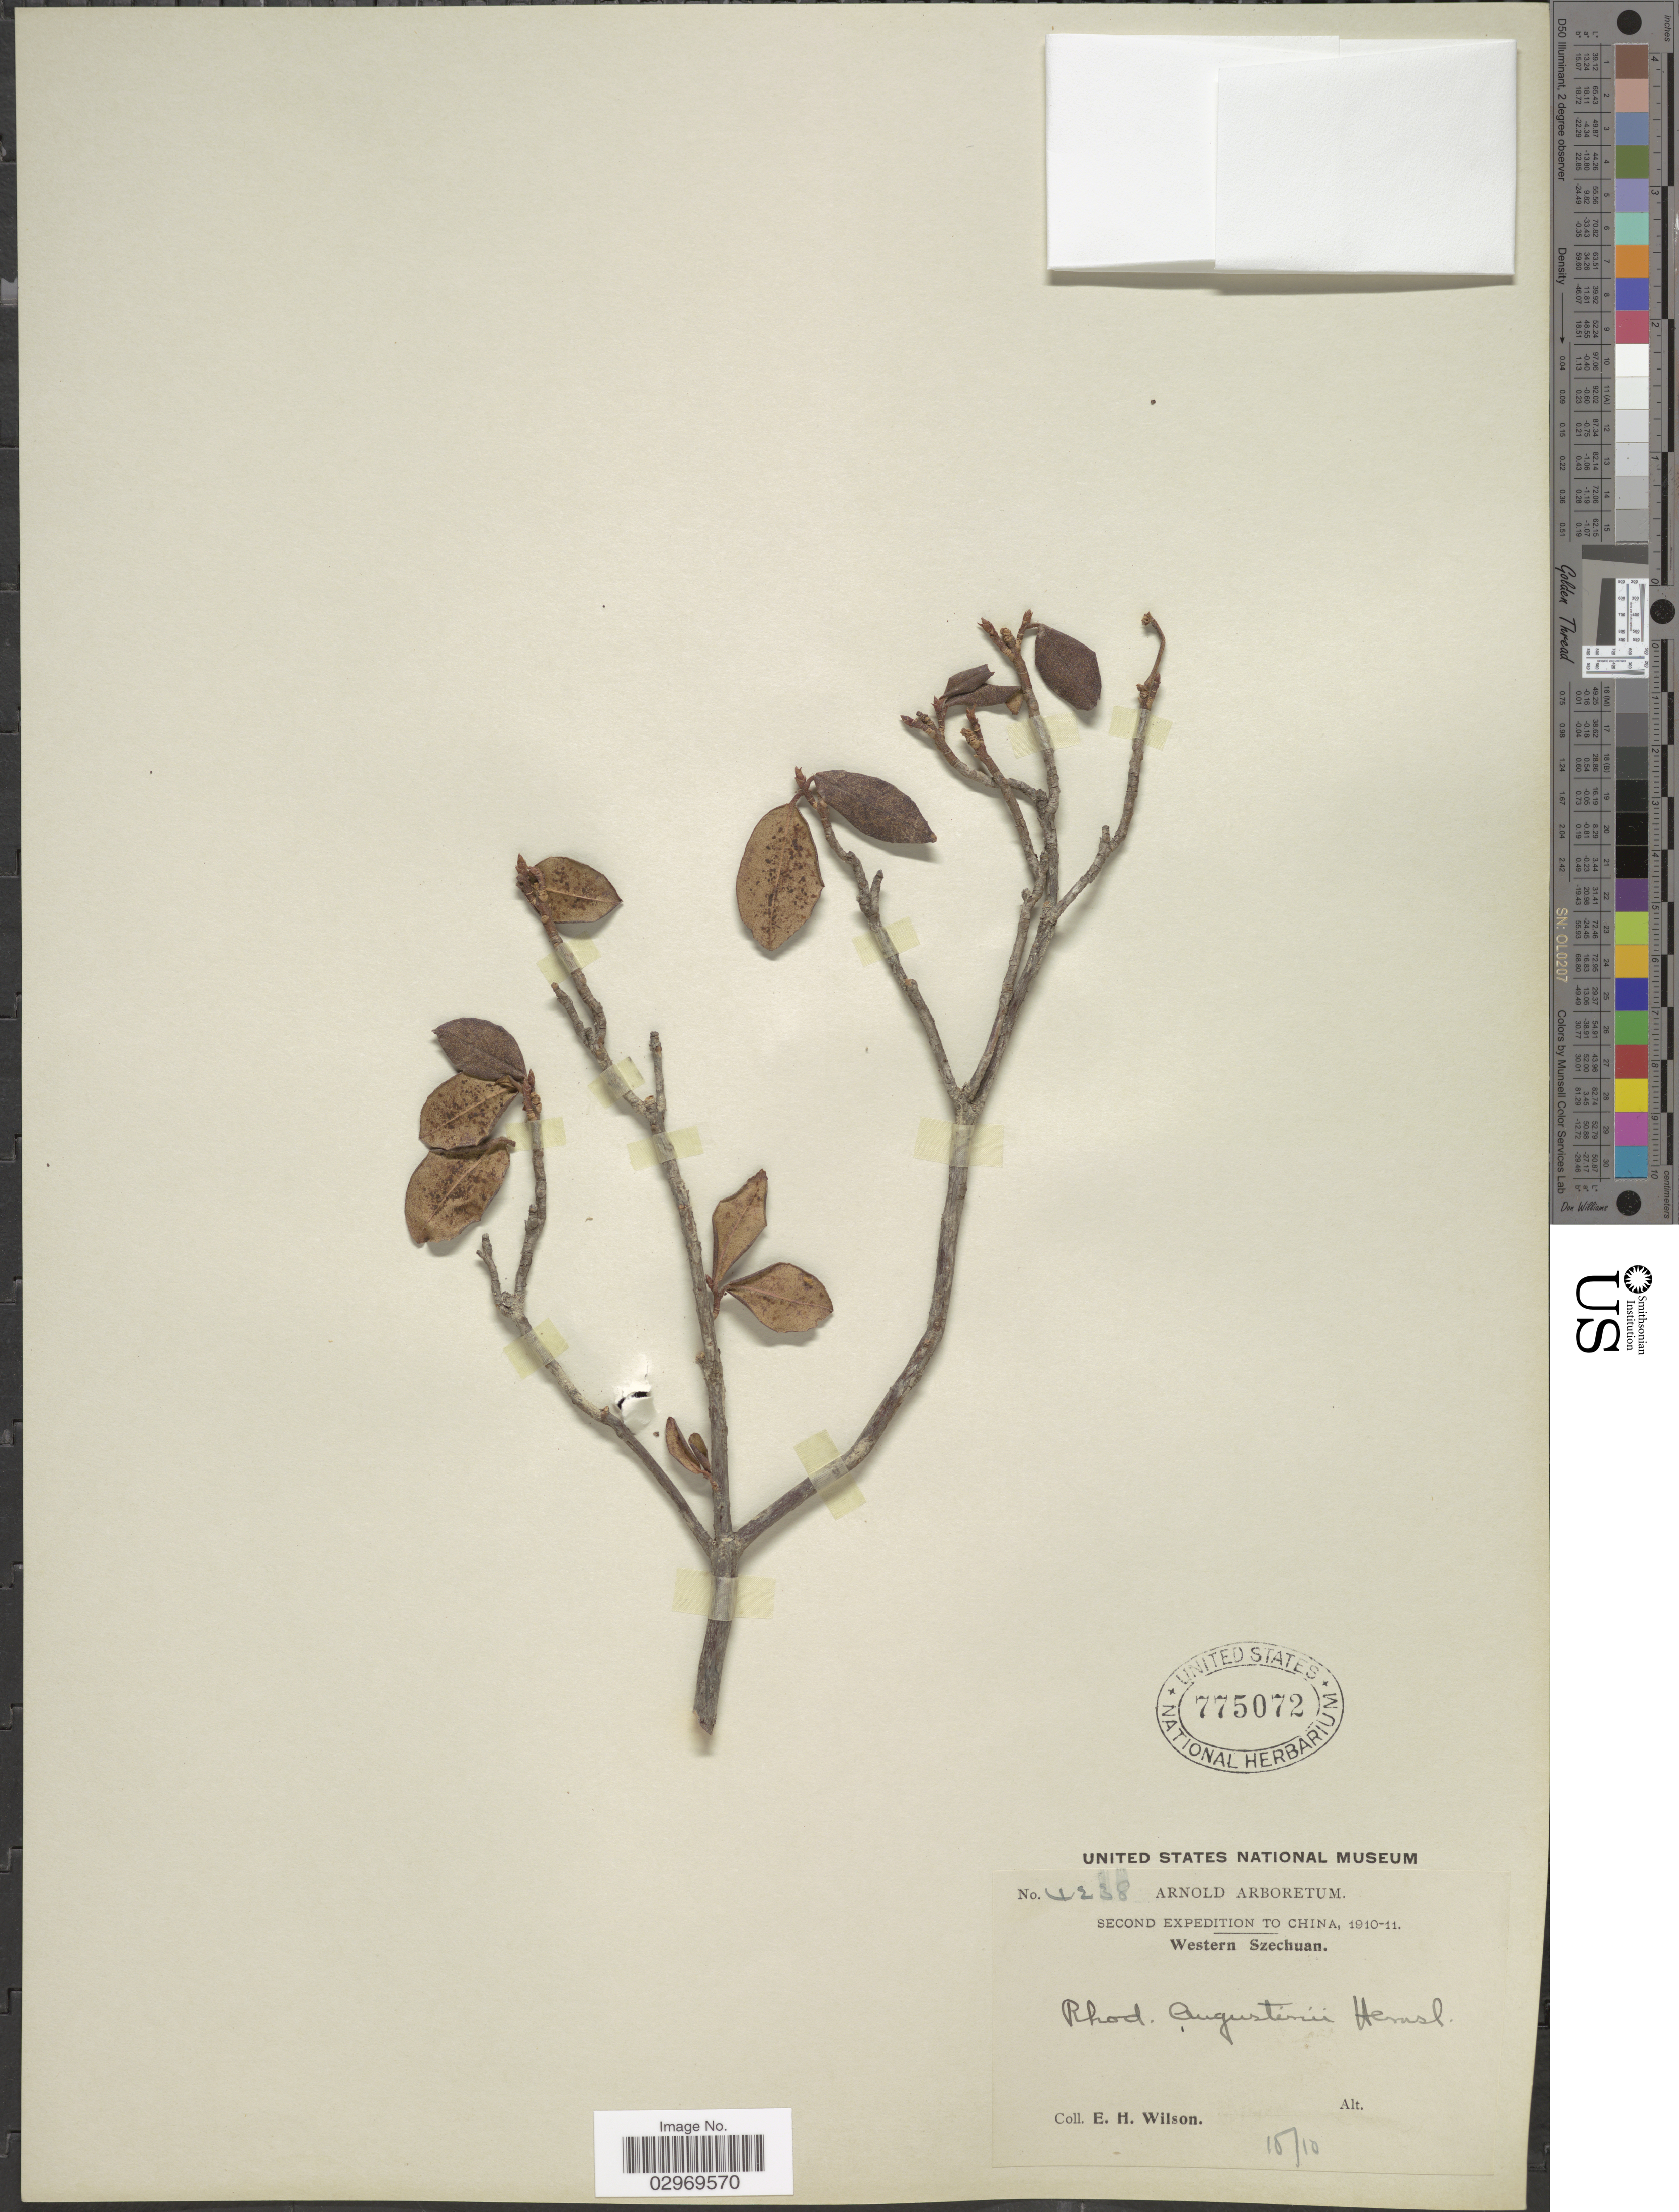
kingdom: Plantae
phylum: Tracheophyta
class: Magnoliopsida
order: Ericales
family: Ericaceae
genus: Rhododendron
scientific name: Rhododendron augustinei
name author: Hemsl.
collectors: E. Wilson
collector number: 4238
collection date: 1910-10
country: China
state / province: Sichuan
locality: Western Szechuan.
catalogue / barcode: US 775072